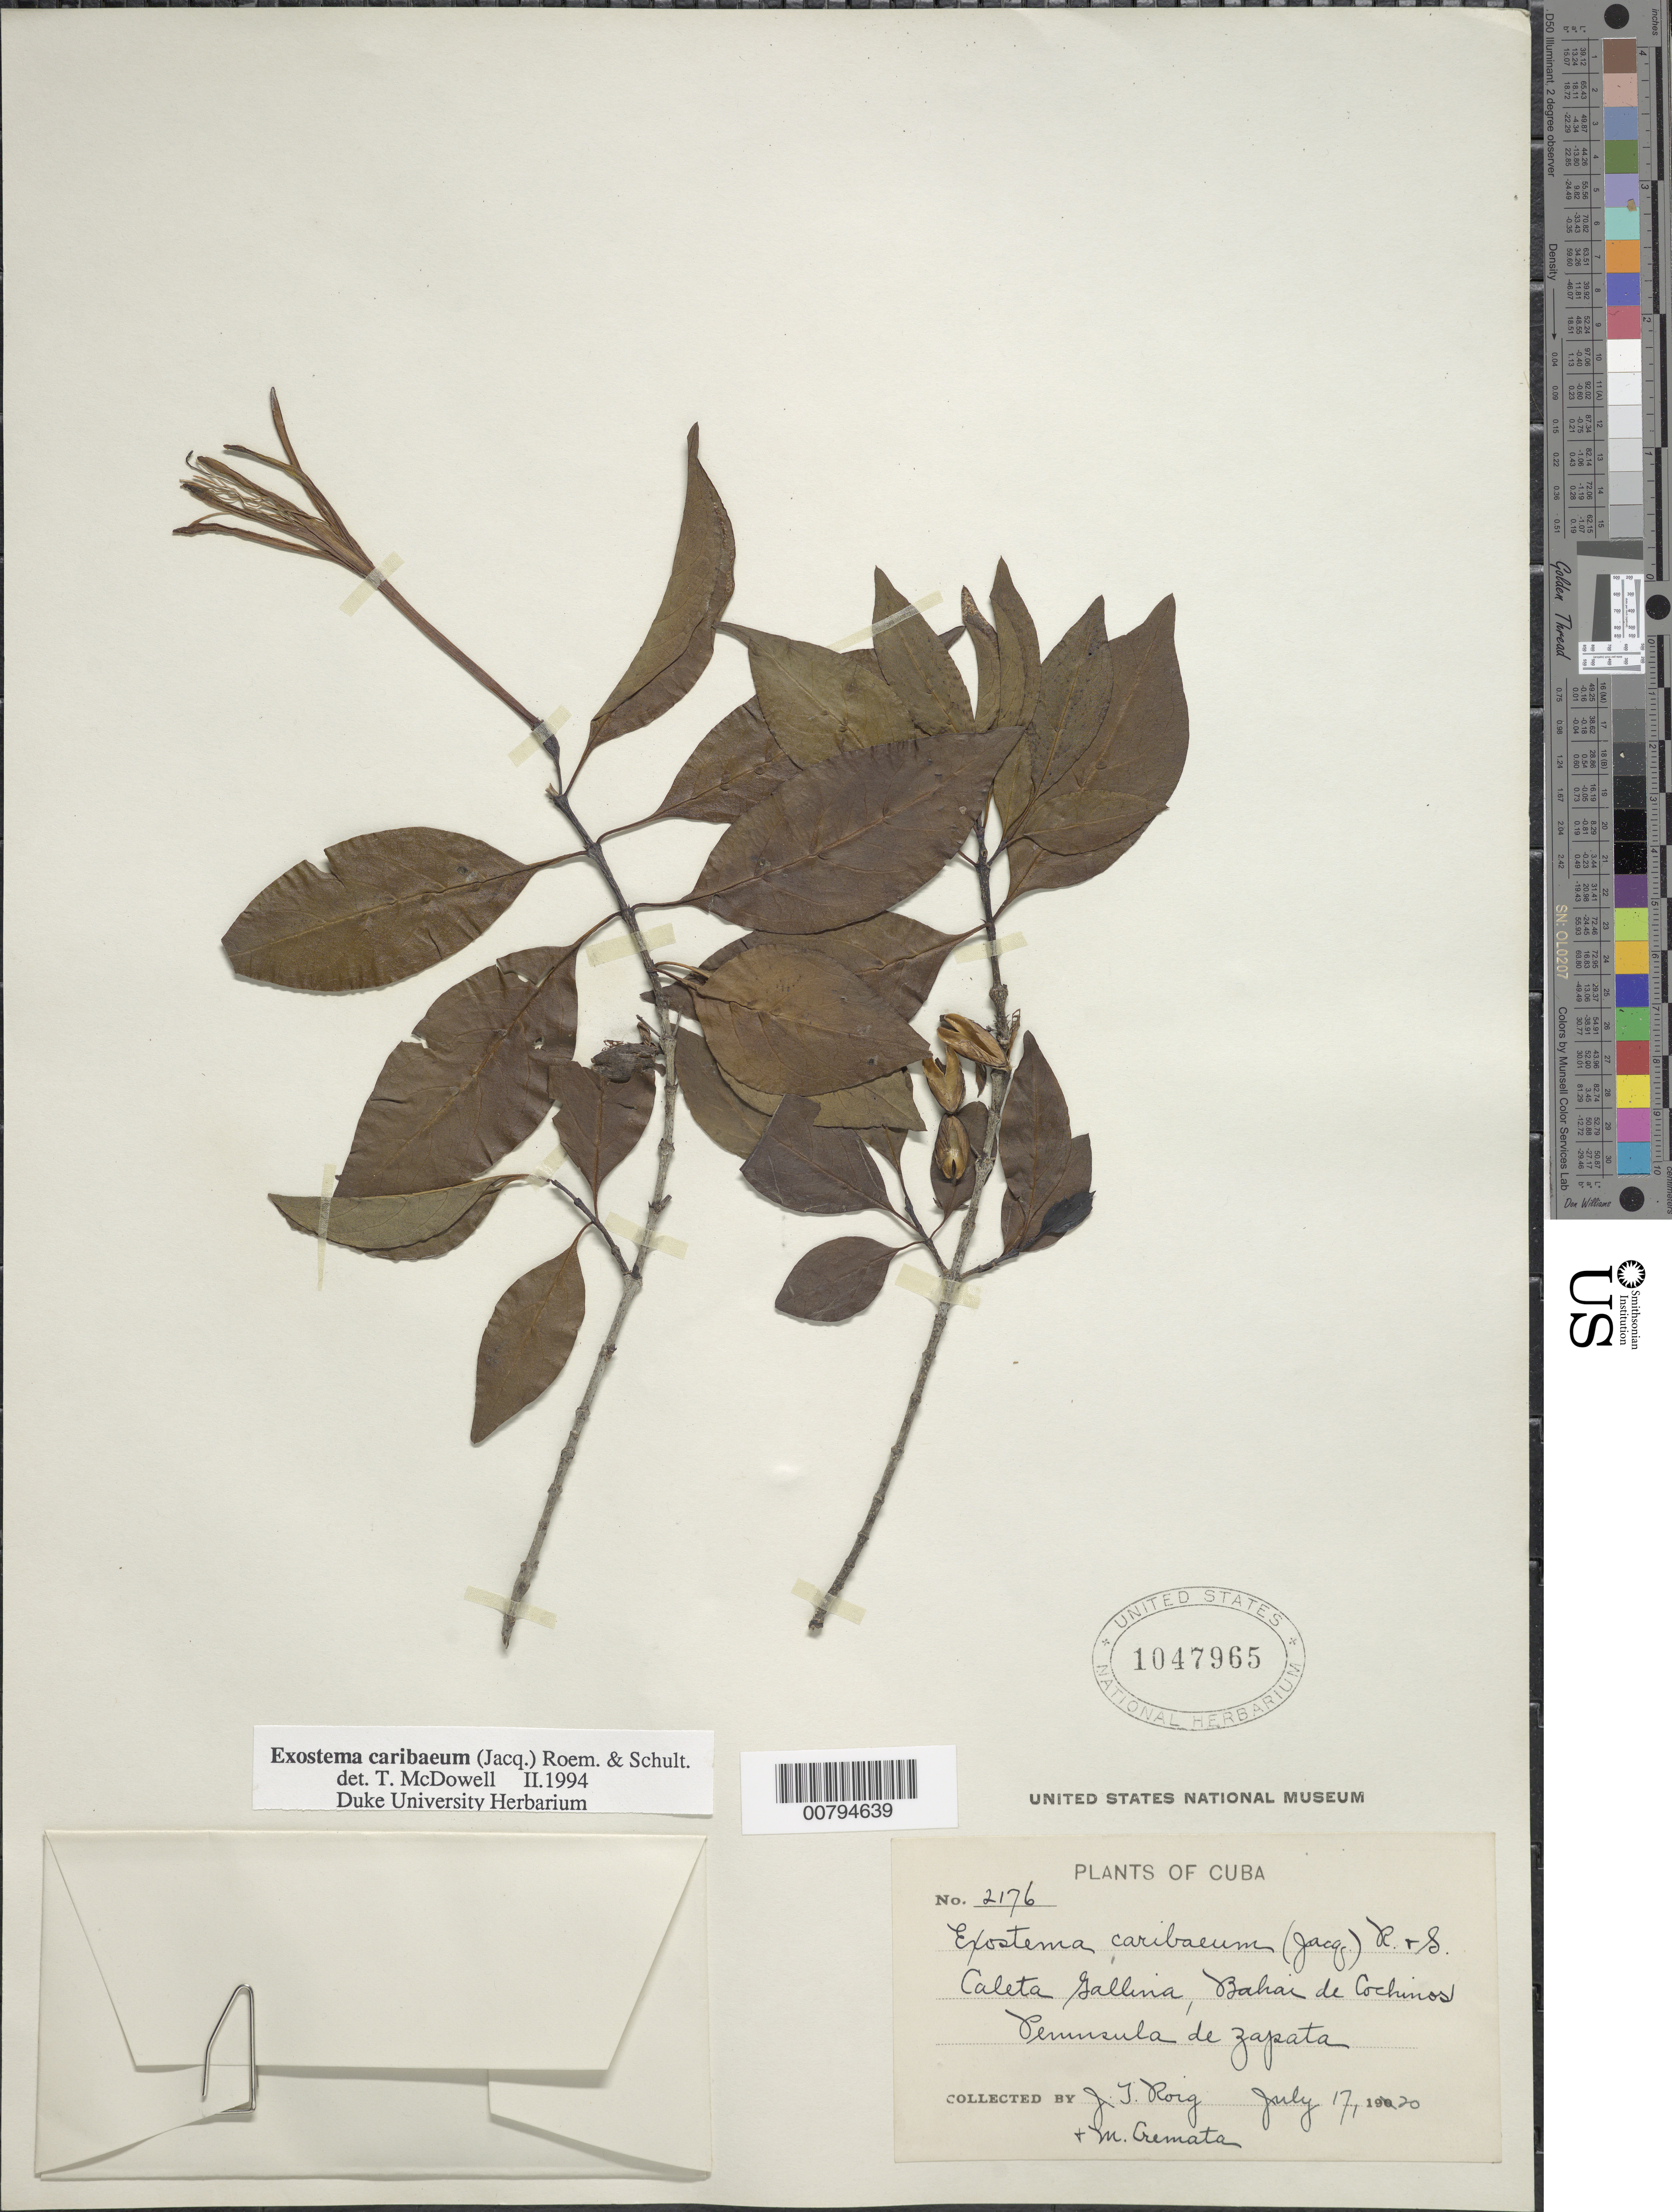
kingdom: Plantae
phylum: Tracheophyta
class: Magnoliopsida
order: Gentianales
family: Rubiaceae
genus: Exostema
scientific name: Exostema caribaeum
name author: (Jacq.) Roem. & Schult.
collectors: J. Roig & M. Cremata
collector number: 2176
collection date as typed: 17 Jul 1920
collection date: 1920-07-17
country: Cuba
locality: Caleta Gallina, Bahai de Cochinos. Peinsula de Zapata.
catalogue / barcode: US 1047965